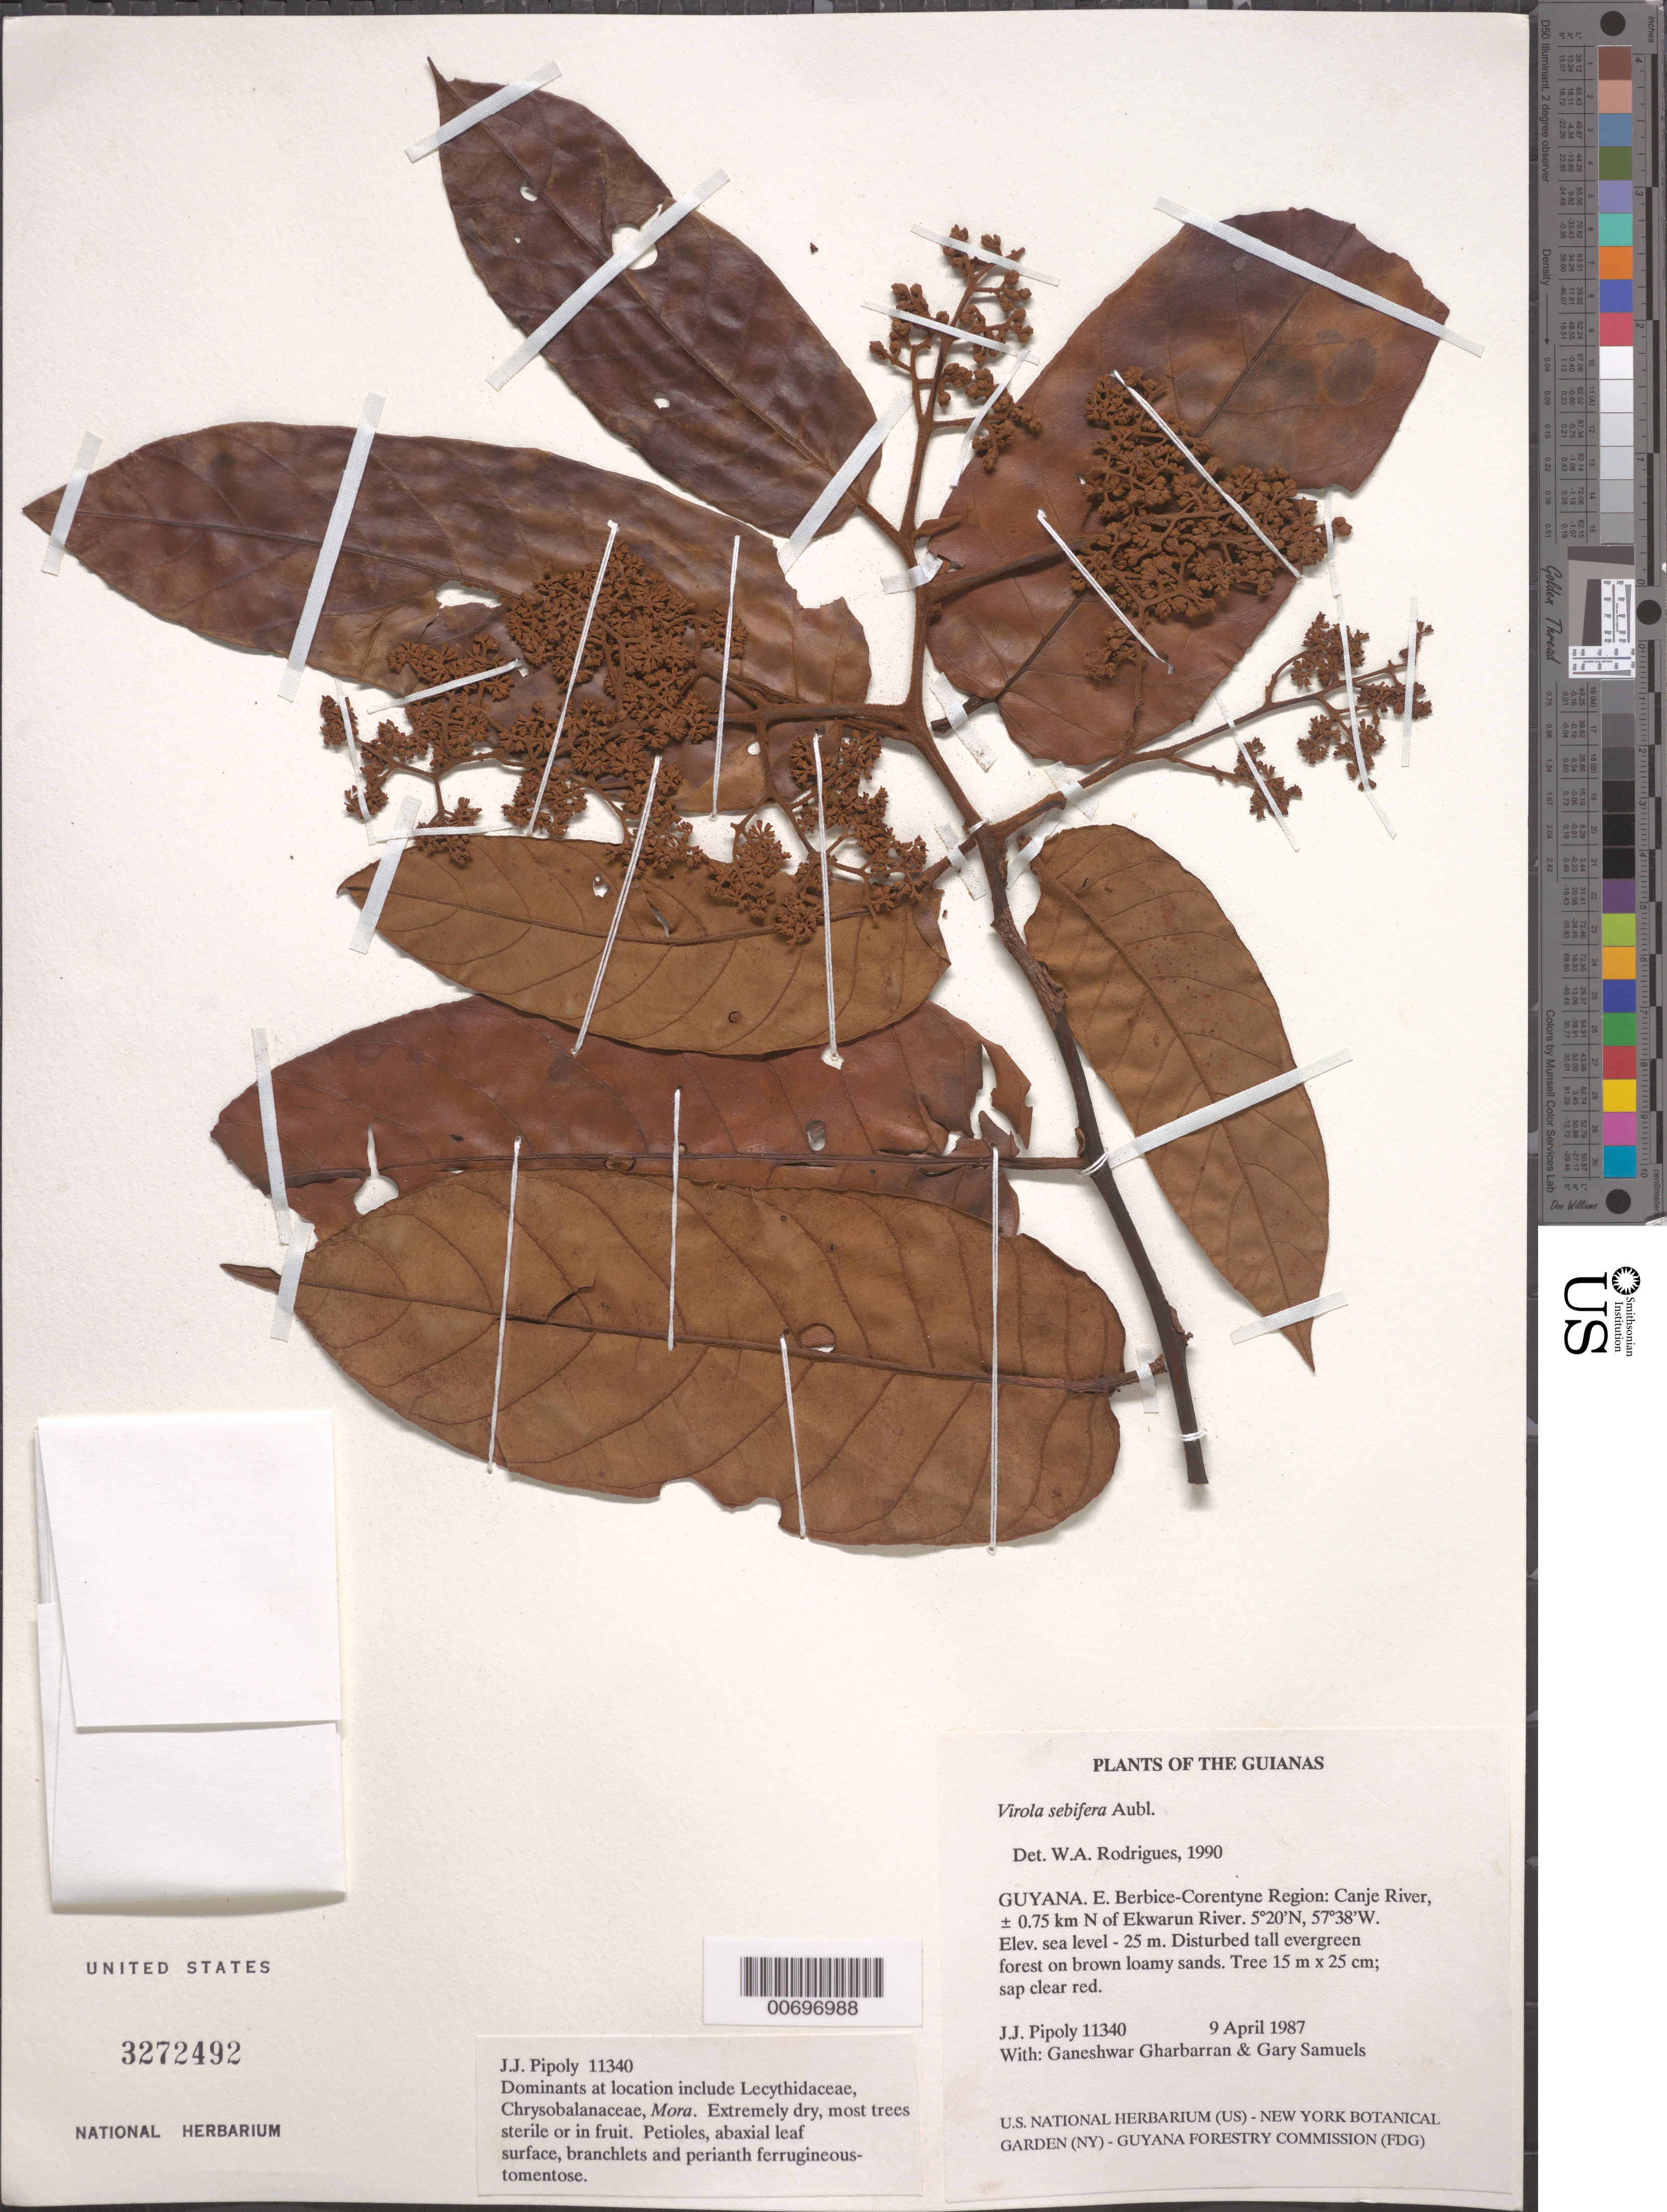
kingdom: Plantae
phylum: Tracheophyta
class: Magnoliopsida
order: Magnoliales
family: Myristicaceae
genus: Virola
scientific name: Virola sebifera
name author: Aubl.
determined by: Rodrigues, W. A.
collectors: J. J. Pipoly, G. Gharbarran & G. Samuels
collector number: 11340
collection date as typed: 9 April 1987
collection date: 1987-04-09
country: Guyana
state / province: E. Berbice-Corentyne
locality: Canje River, ± 0.75 km N of Ekwarun River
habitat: Disturbed tall evergreen forest on brown loamy sands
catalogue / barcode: US 3272492